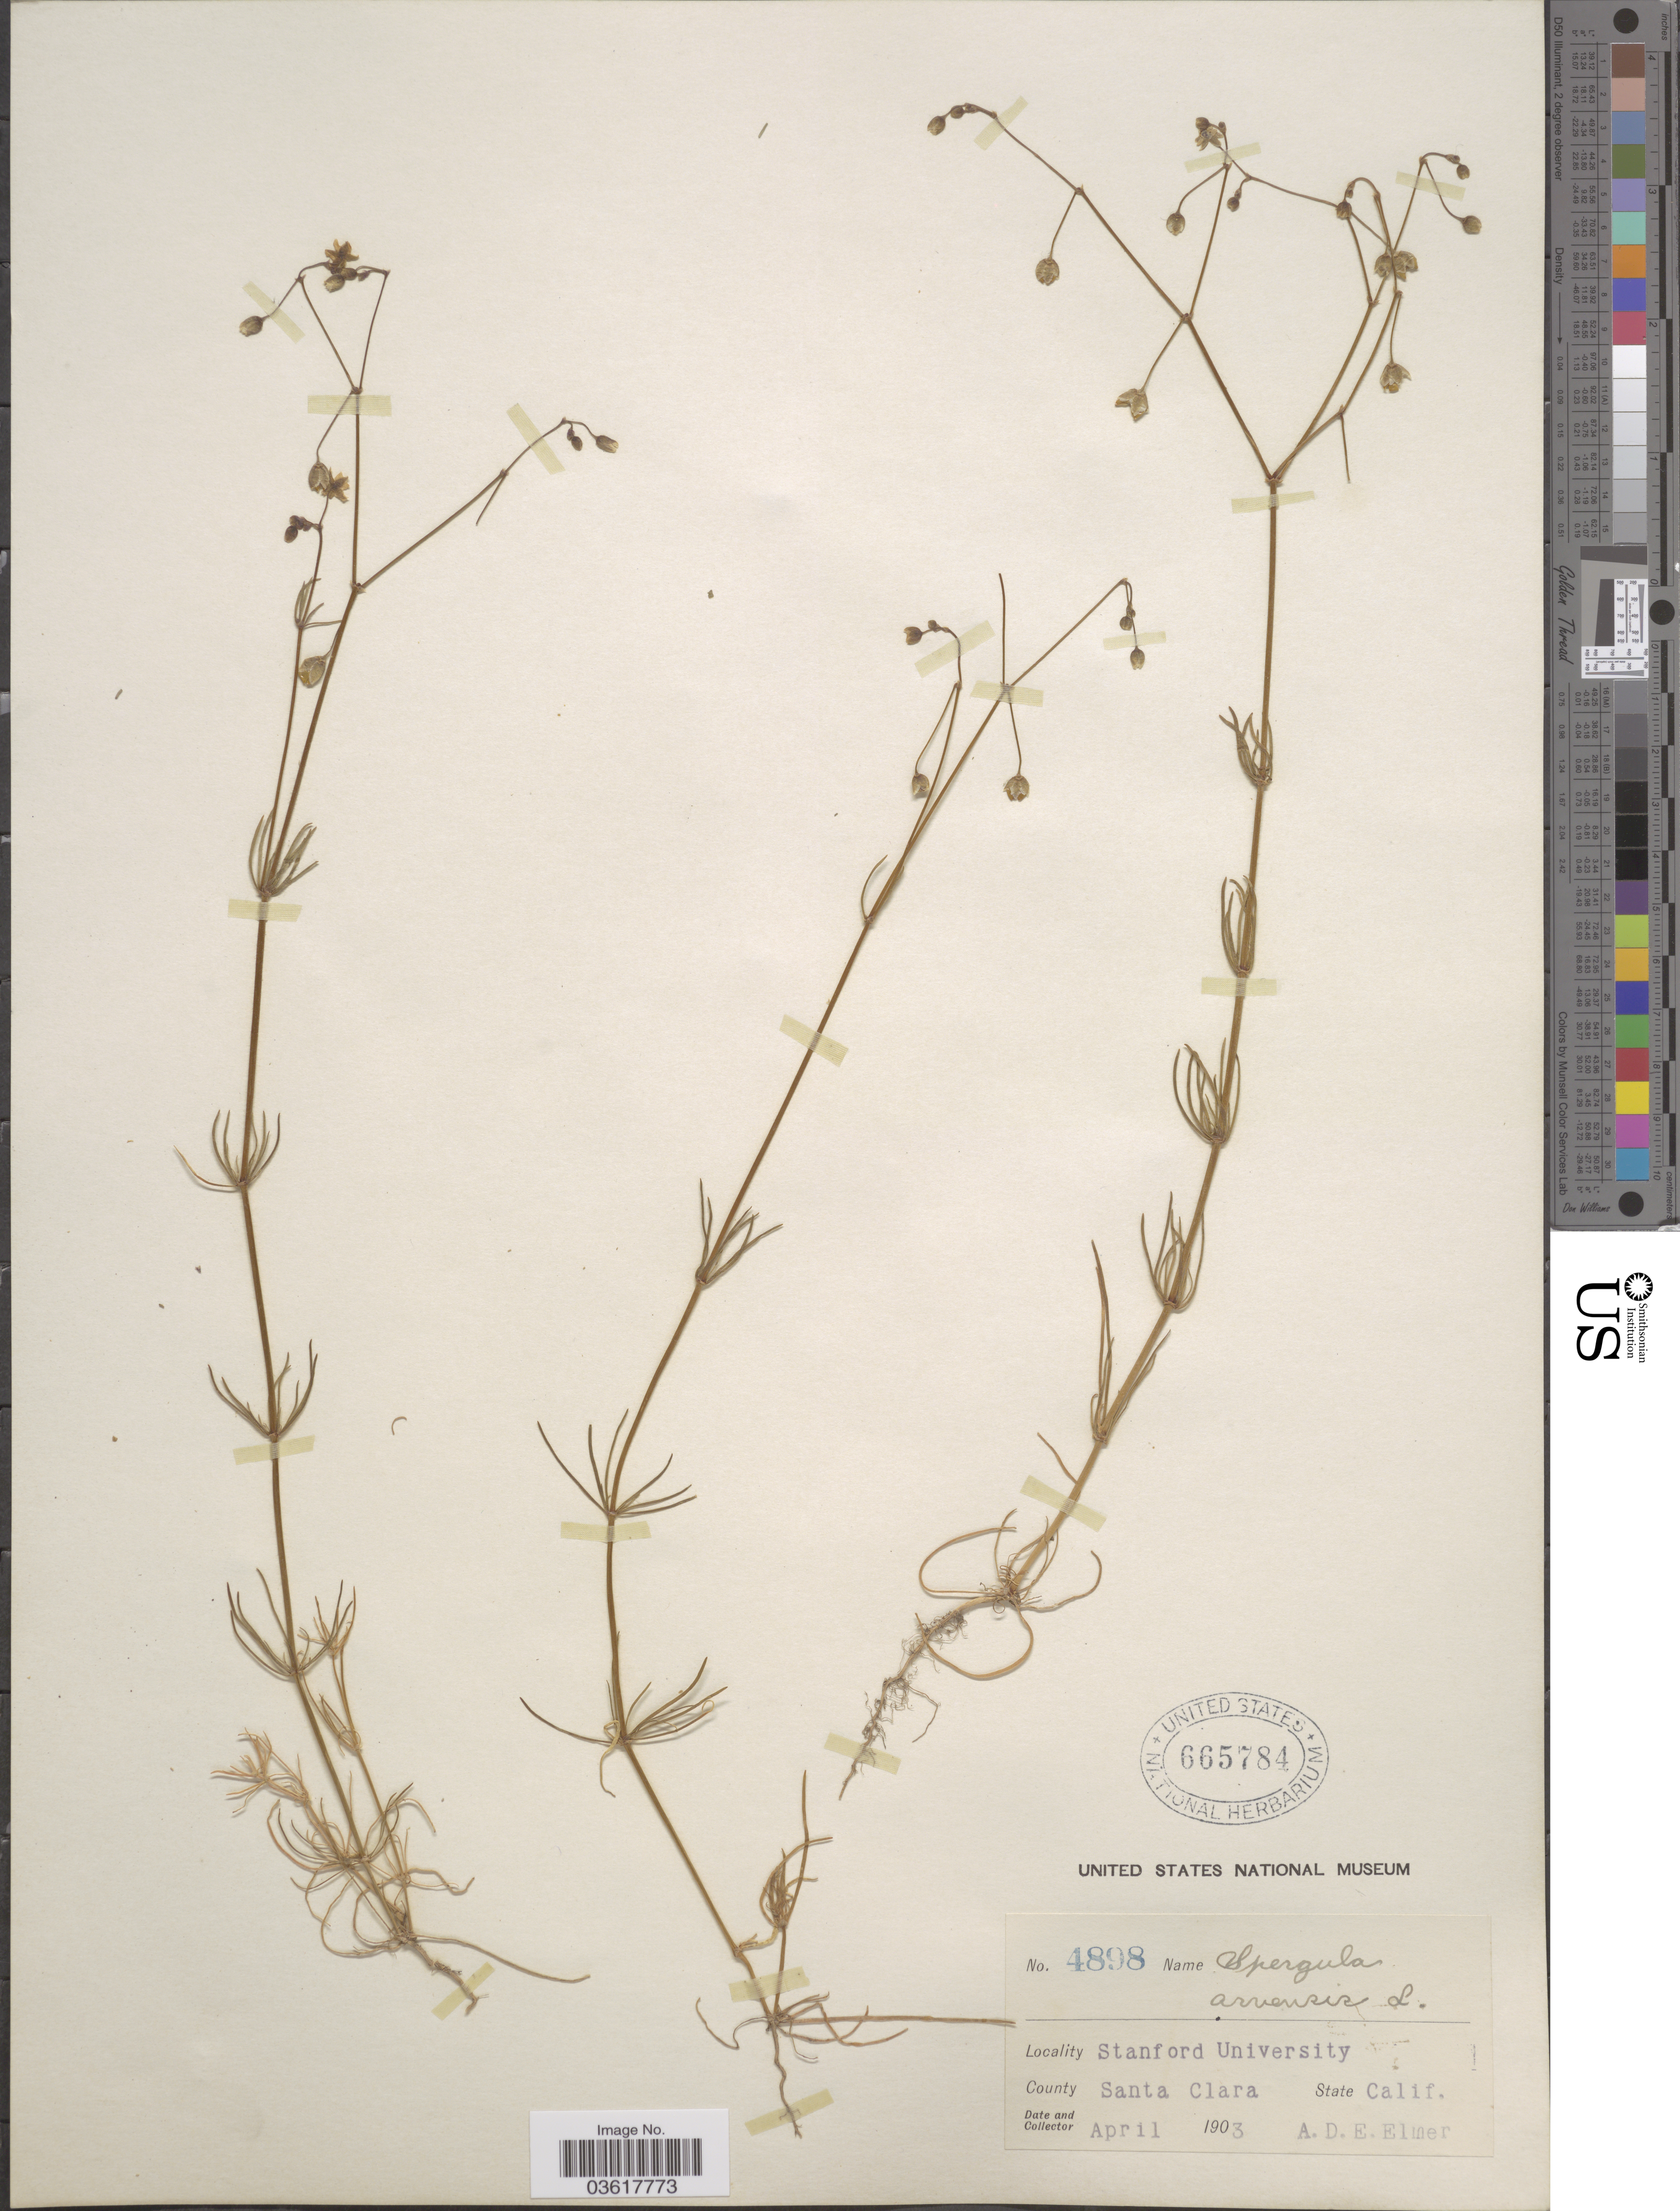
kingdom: Plantae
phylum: Tracheophyta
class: Magnoliopsida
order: Caryophyllales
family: Caryophyllaceae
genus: Spergula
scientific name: Spergula arvensis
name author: L.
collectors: A. D. E. Elmer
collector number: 4898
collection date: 1903-04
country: United States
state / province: California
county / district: Santa Clara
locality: Stanford University. County Santa Clara.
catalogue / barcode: US 665784